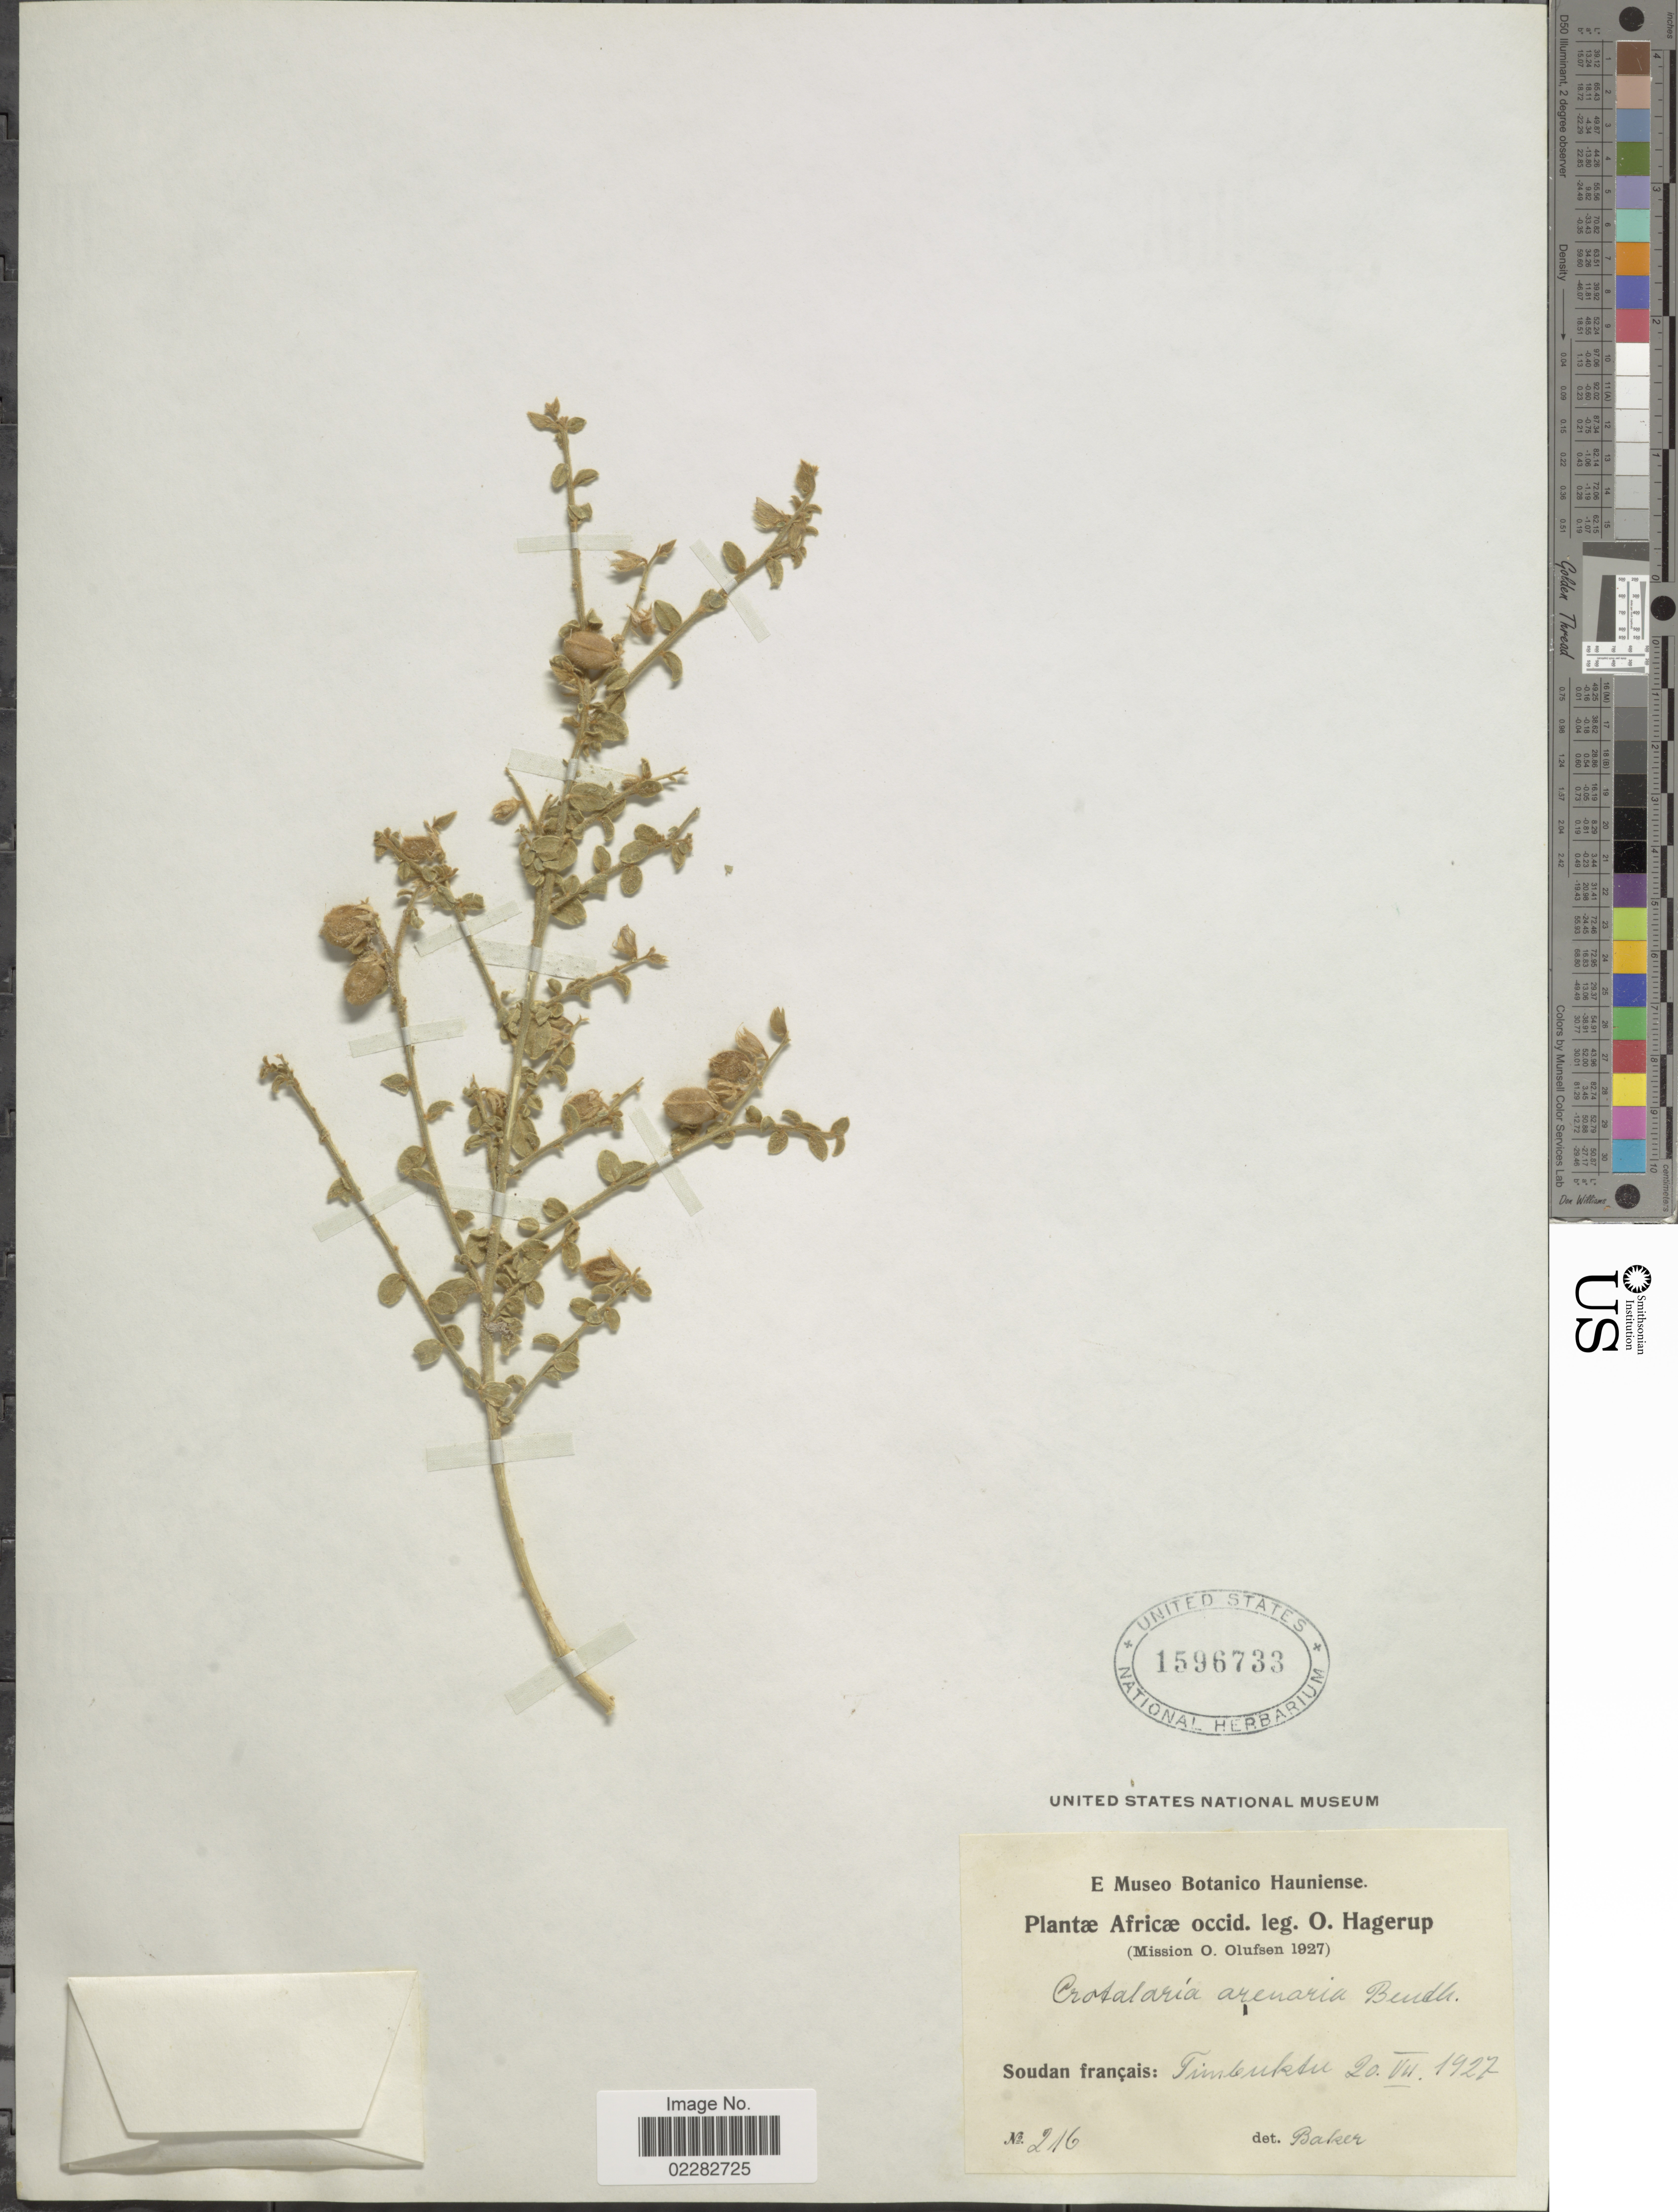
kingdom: Plantae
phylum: Tracheophyta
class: Magnoliopsida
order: Fabales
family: Fabaceae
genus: Crotalaria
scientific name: Crotalaria arenaria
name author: Benth.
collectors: O. Hagerup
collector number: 216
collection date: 1927-07-20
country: Mali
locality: Africae occid., Soudan francais: Timbuktu.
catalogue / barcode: US 1596733